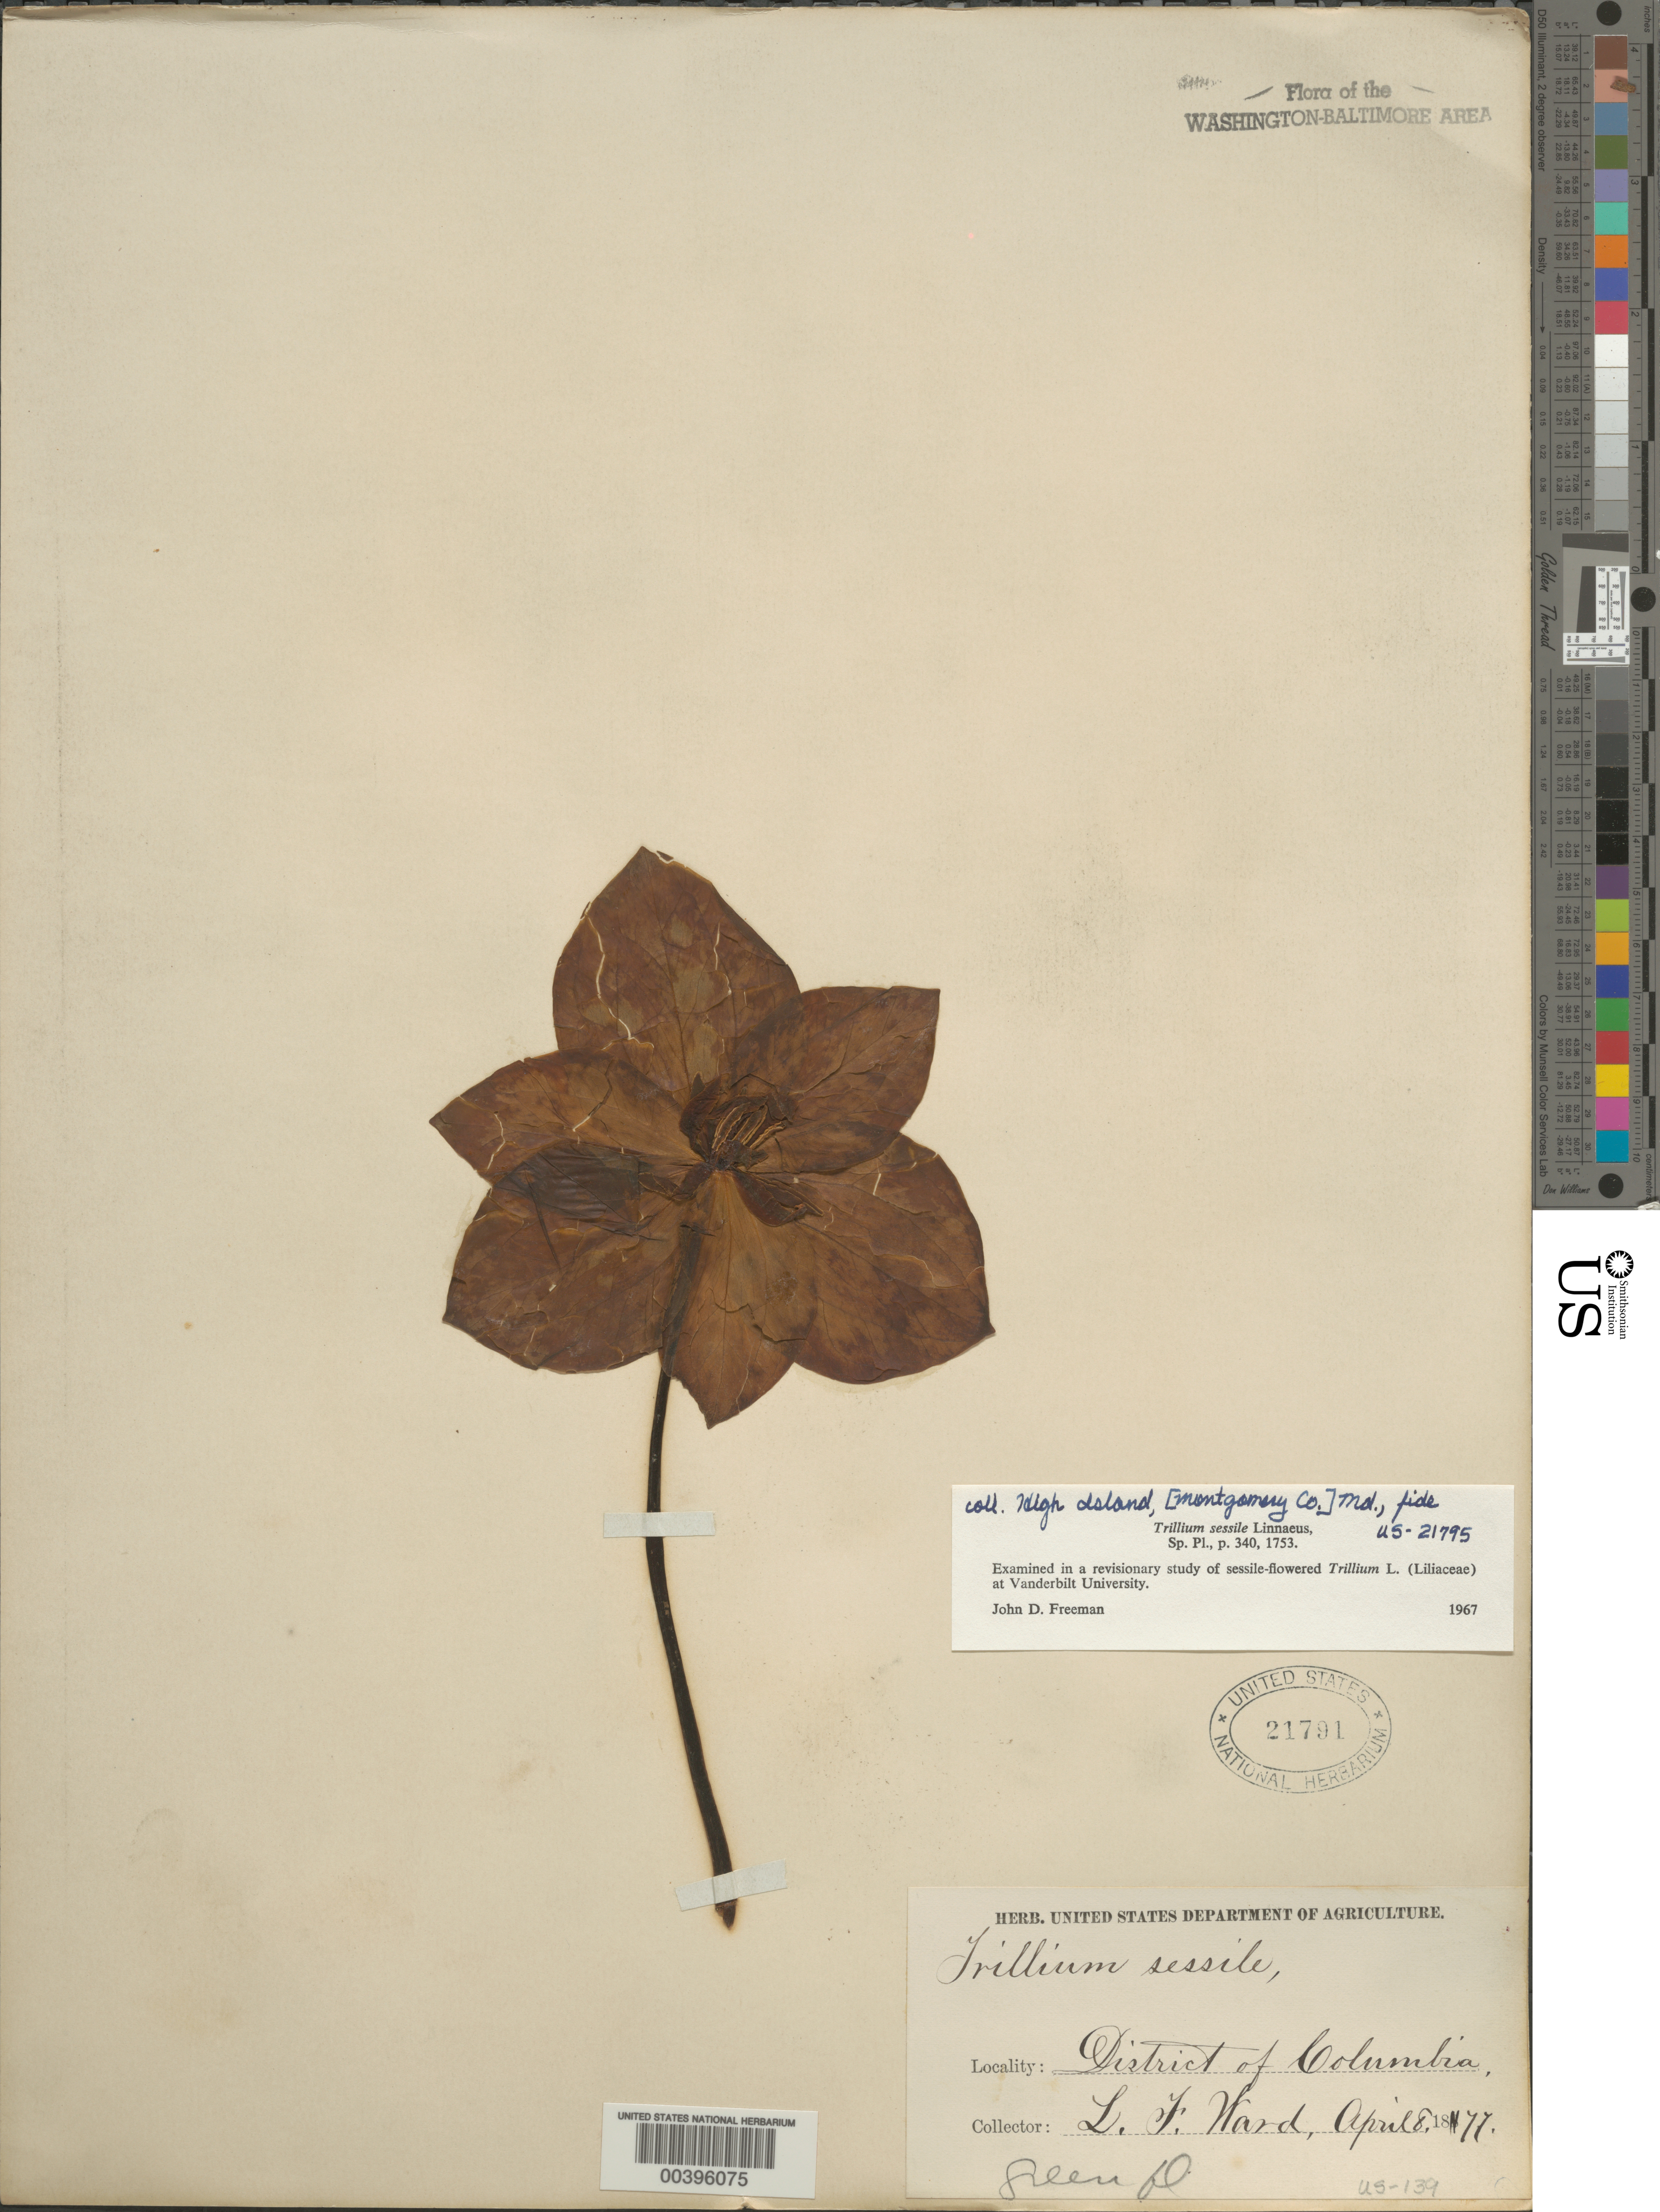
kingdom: Plantae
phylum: Tracheophyta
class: Liliopsida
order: Liliales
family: Melanthiaceae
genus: Trillium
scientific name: Trillium sessile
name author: L.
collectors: L. F. Ward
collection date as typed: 08 Apr 1877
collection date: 1877-04-08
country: United States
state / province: District of Columbia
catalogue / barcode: US 21791